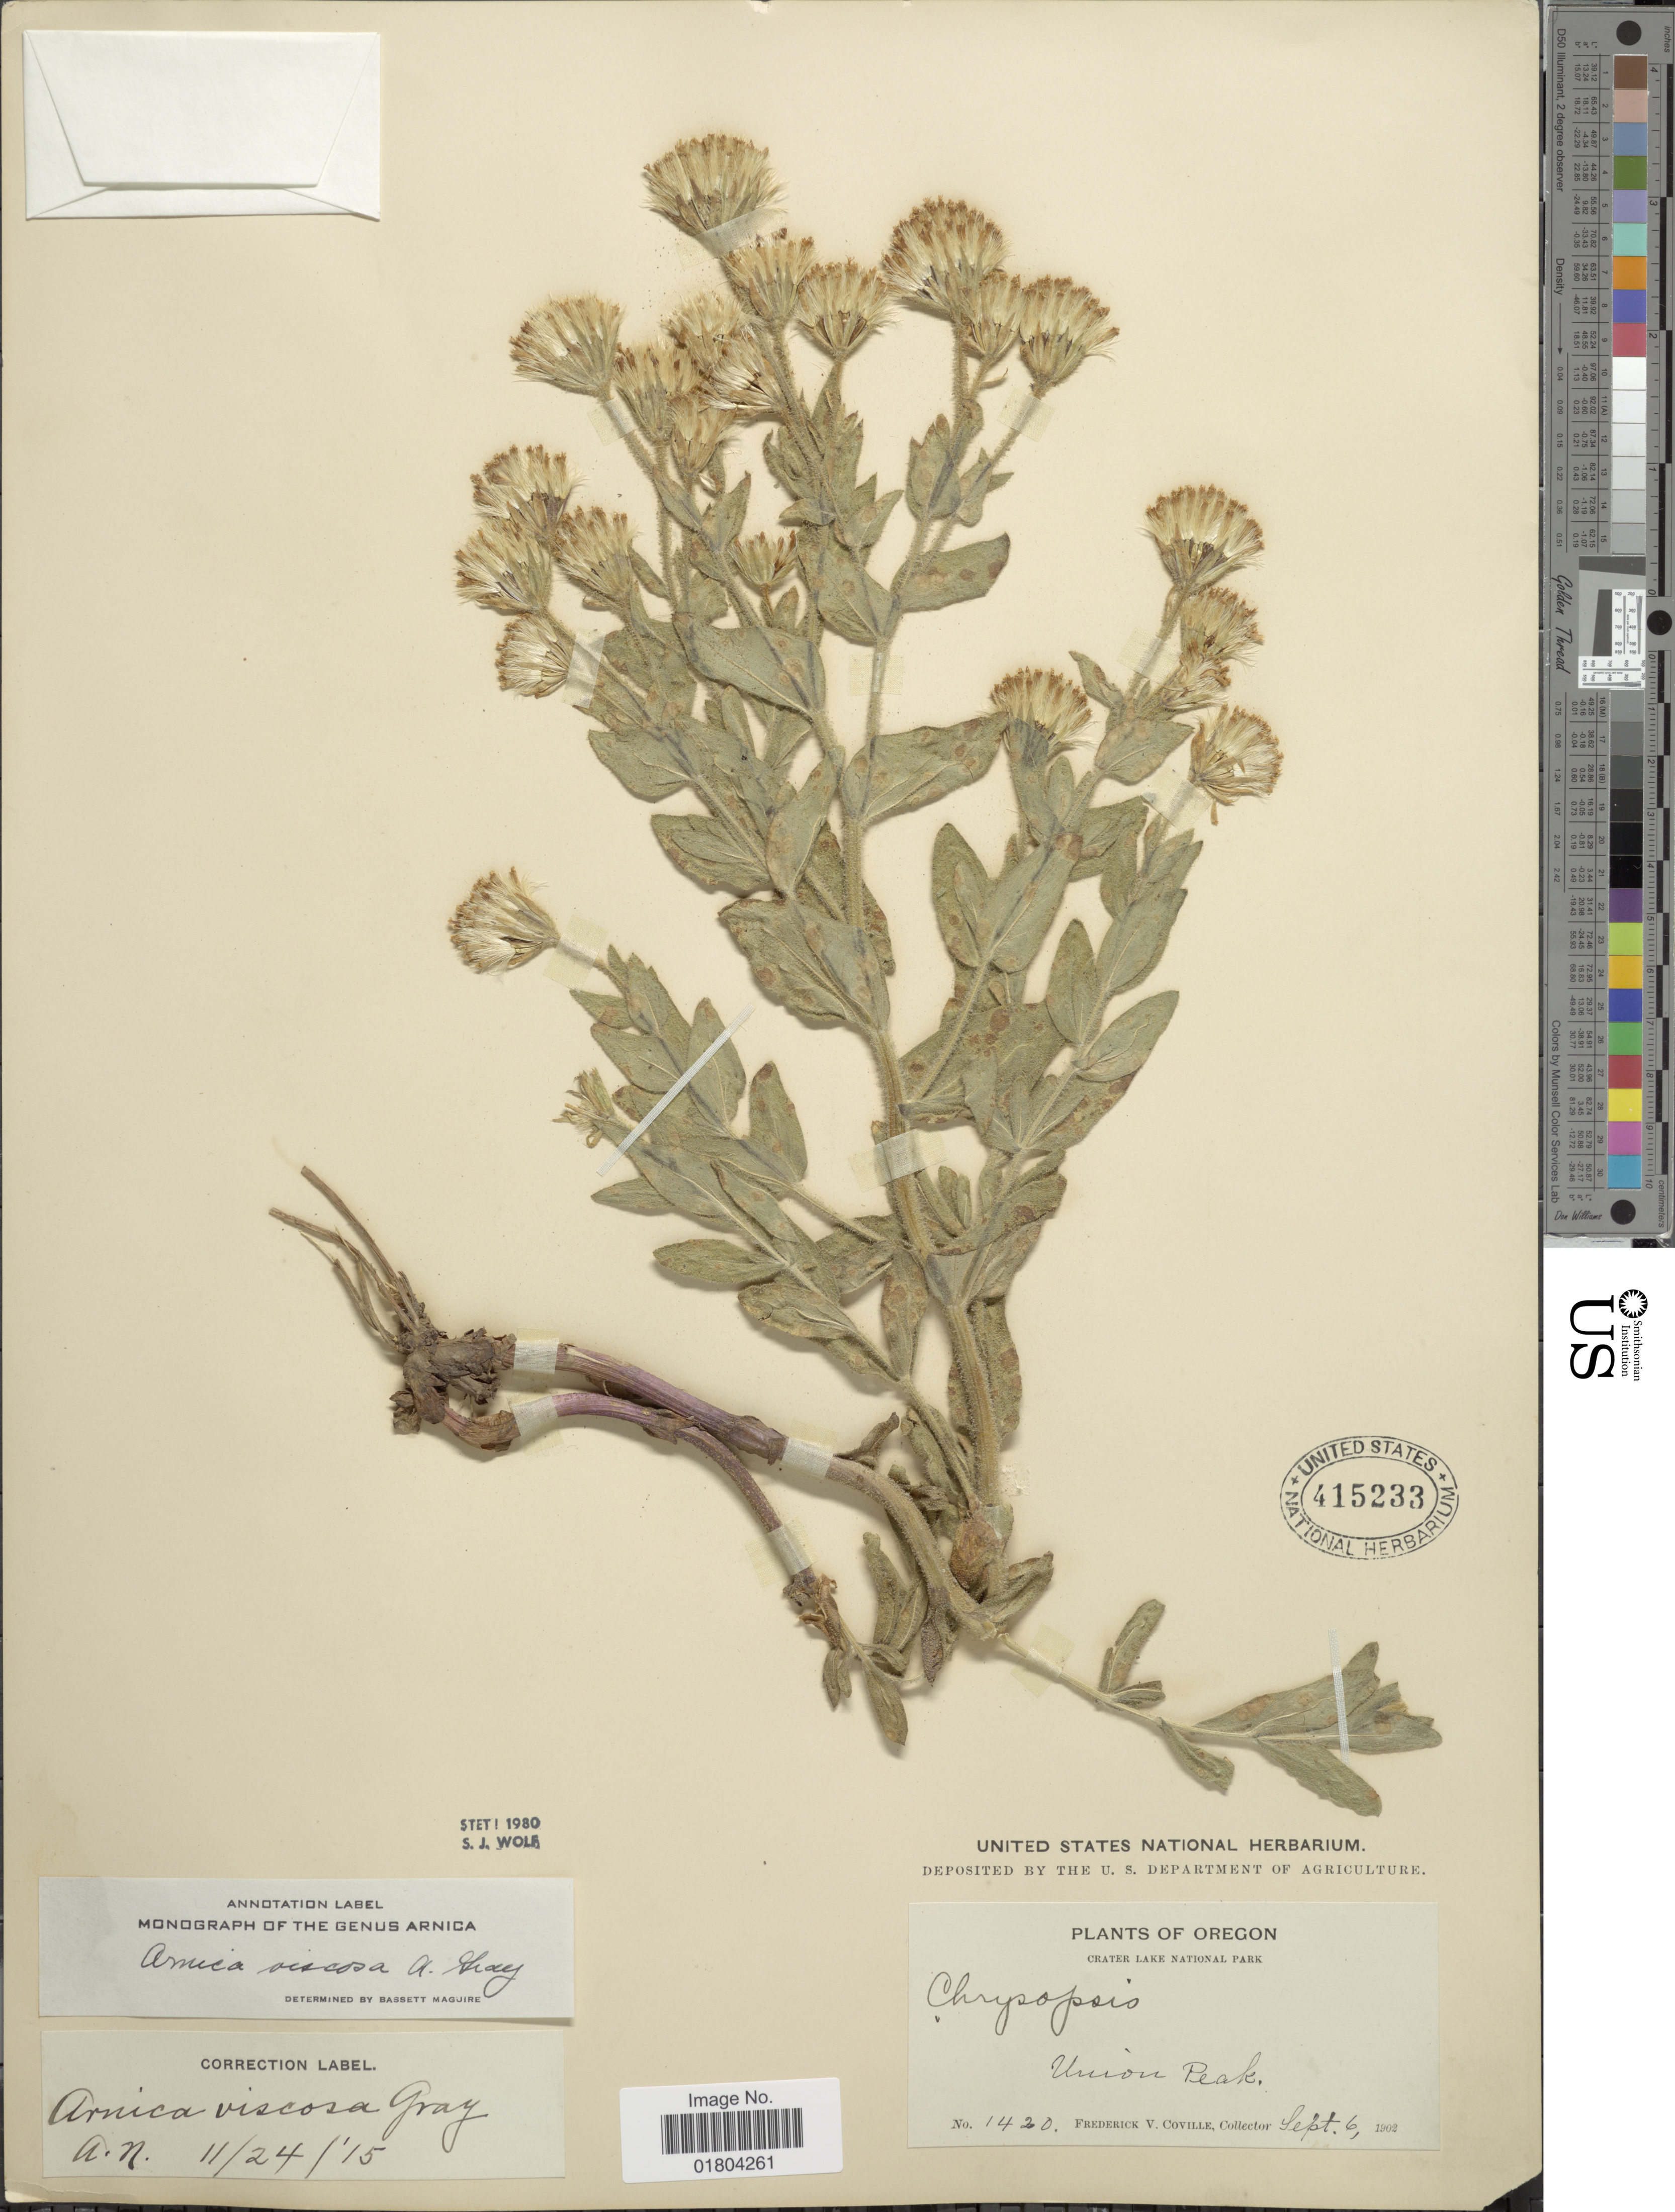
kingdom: Plantae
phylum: Tracheophyta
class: Magnoliopsida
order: Asterales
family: Asteraceae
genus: Arnica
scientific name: Arnica viscosa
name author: A. Gray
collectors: F. V. Coville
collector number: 1420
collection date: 1902-09-06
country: United States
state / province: Oregon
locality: Crater Lake National Park, Union Peak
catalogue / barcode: US 415233